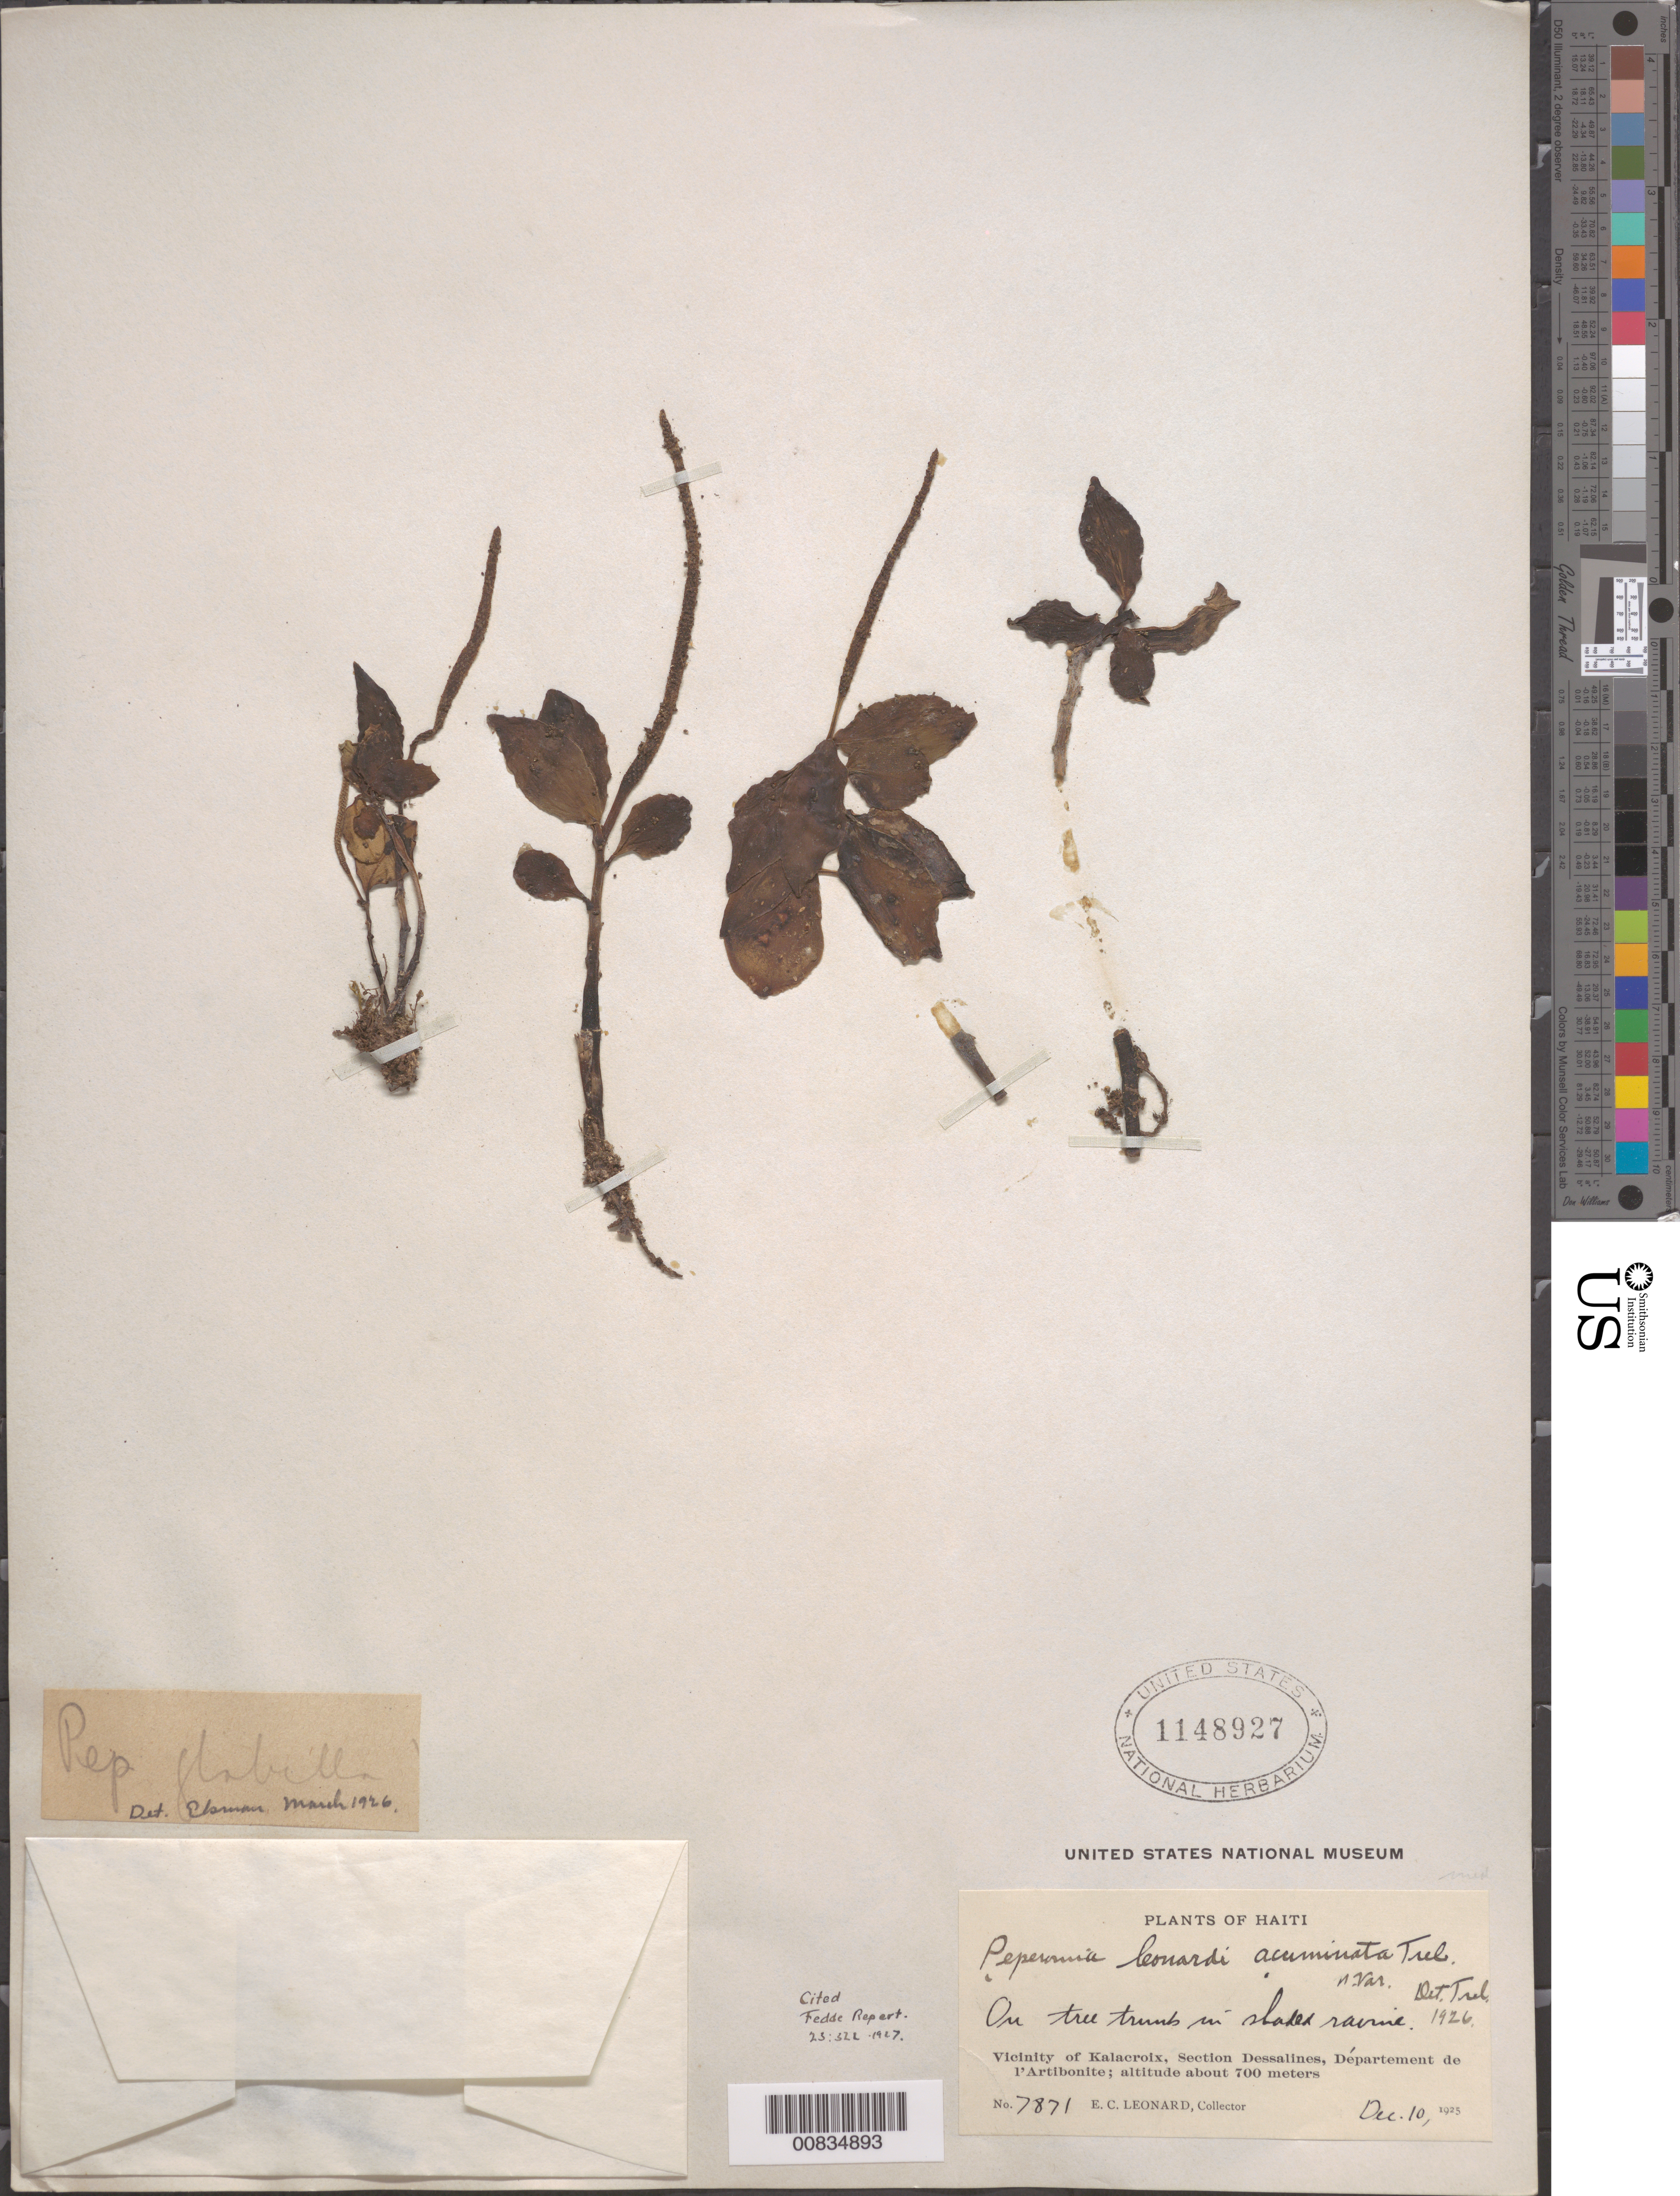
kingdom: Plantae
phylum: Tracheophyta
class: Magnoliopsida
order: Piperales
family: Piperaceae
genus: Peperomia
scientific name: Peperomia glabella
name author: (Sw.) A. Dietr.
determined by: Ekman, E. L.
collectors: E. C. Leonard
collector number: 7871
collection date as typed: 10 Dec 1925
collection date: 1925-12-10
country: Haiti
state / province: Artibonite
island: Hispaniola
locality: Vicinity of Kalacroix, Section Dessalines.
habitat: On tree trunk in shaded ravine.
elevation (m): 700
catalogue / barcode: US 1148927